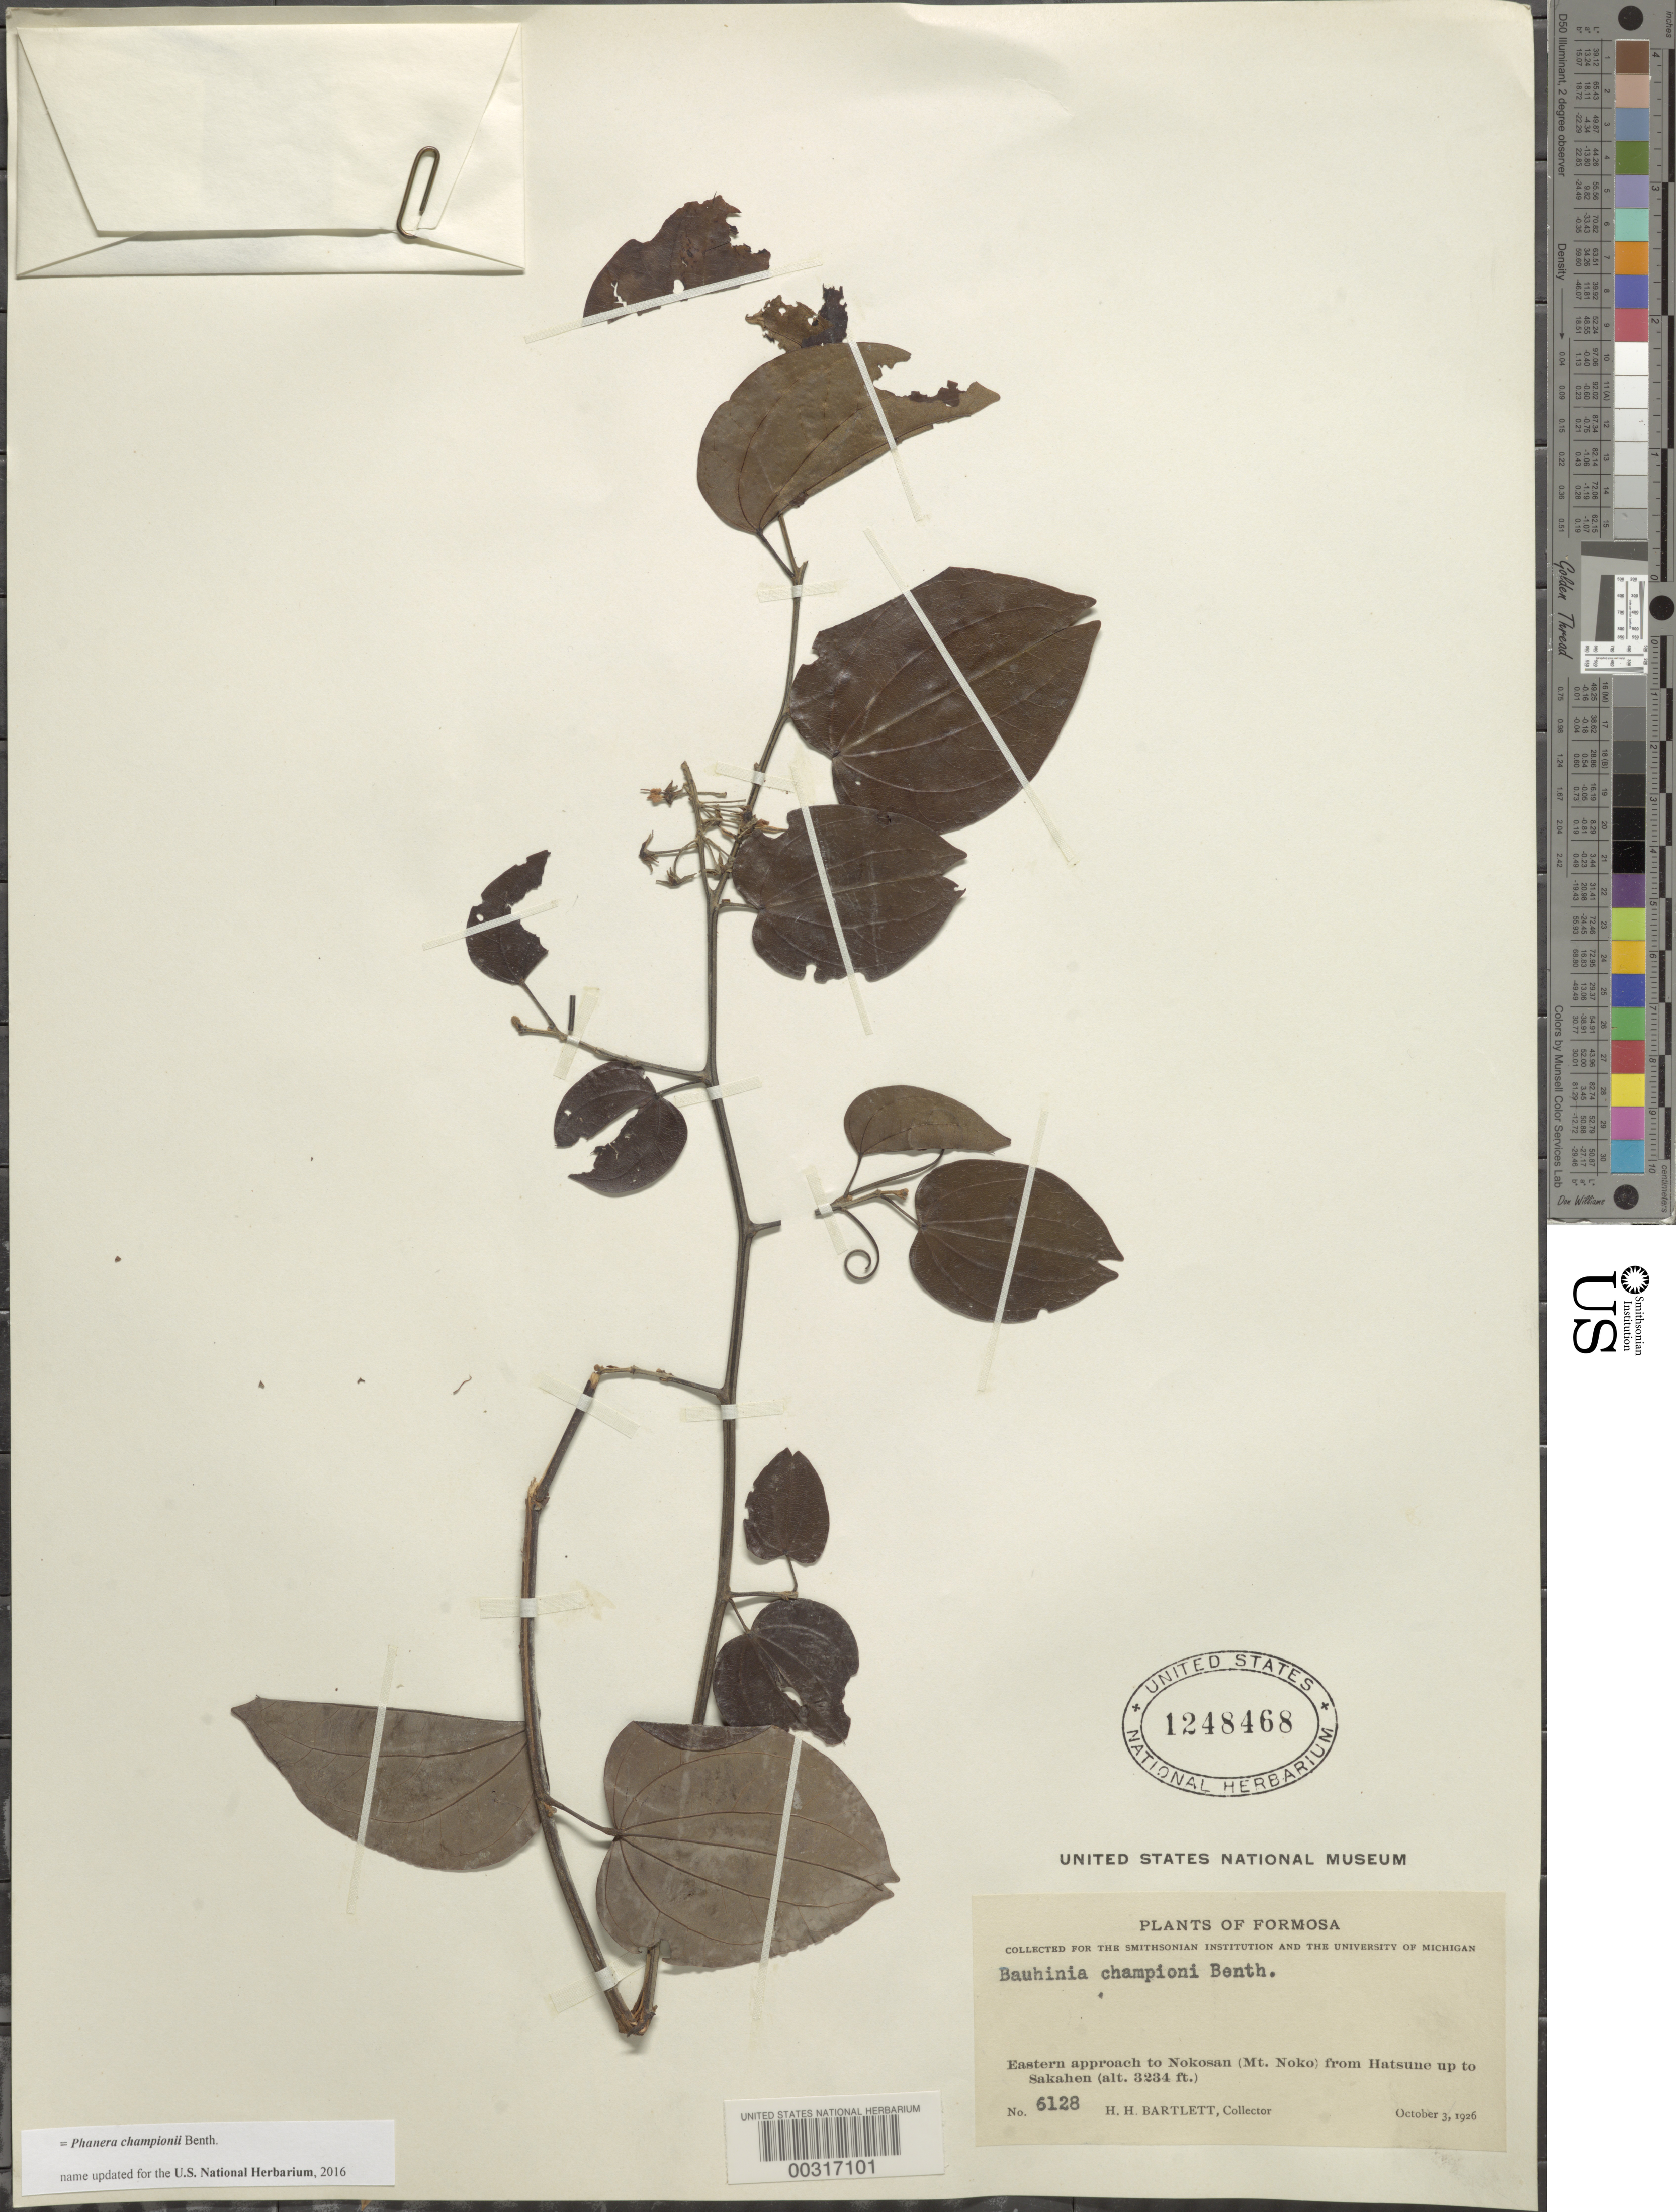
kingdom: Plantae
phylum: Tracheophyta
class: Magnoliopsida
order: Fabales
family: Fabaceae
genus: Phanera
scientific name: Phanera championii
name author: Benth.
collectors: H. H. Bartlett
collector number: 6128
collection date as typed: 03 Oct 1926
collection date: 1926-10-03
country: Taiwan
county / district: Hualien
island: Taiwan [Formosa]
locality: Eastern approach to nokosan (mt. noko) from hatsune up to sakahen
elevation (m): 986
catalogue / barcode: US 1248468